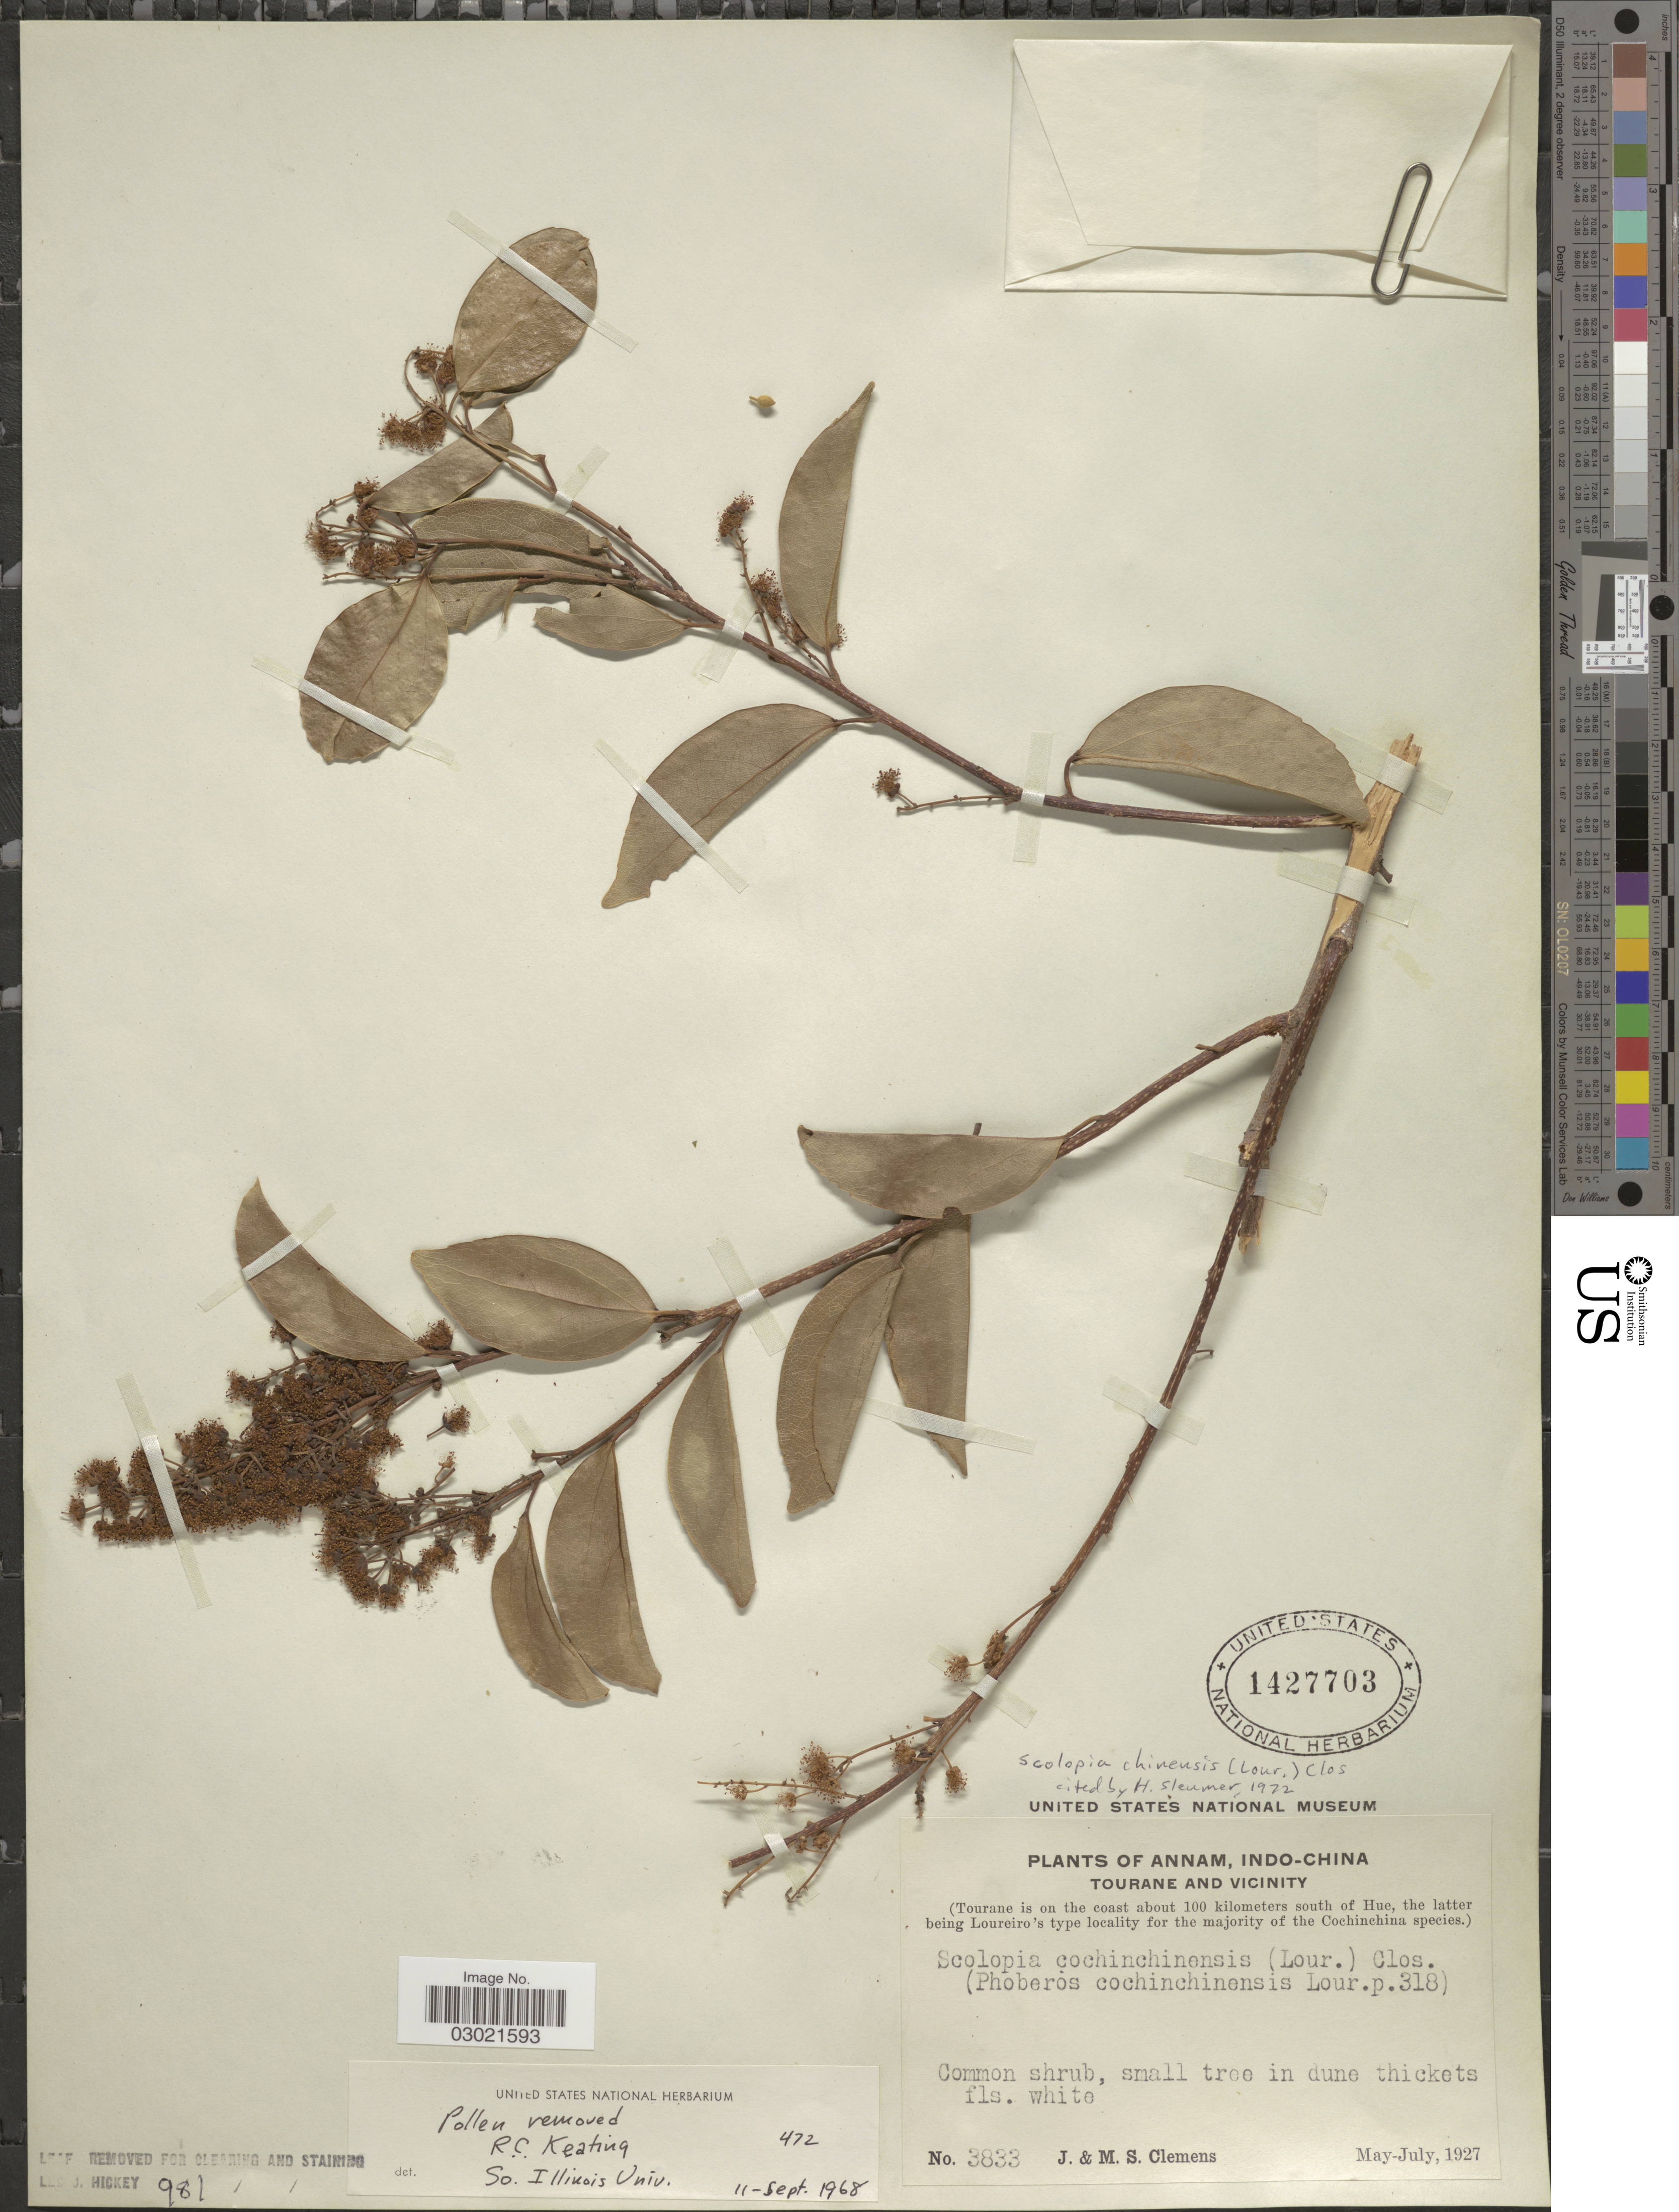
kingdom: Plantae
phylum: Tracheophyta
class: Magnoliopsida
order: Malpighiales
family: Salicaceae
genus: Scolopia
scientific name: Scolopia chinensis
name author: (Lour.) Clos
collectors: J. Clemens & M. S. Clemens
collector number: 3833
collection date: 1927-05/1927-07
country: Vietnam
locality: Annam, Indo-China. Tourane and Vicinity. (Touraine is on the coast about 100 kilometers south of Hue, the latter being Loureiro's type locality for the majority of the Cochinchina species).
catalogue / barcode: US 1427703